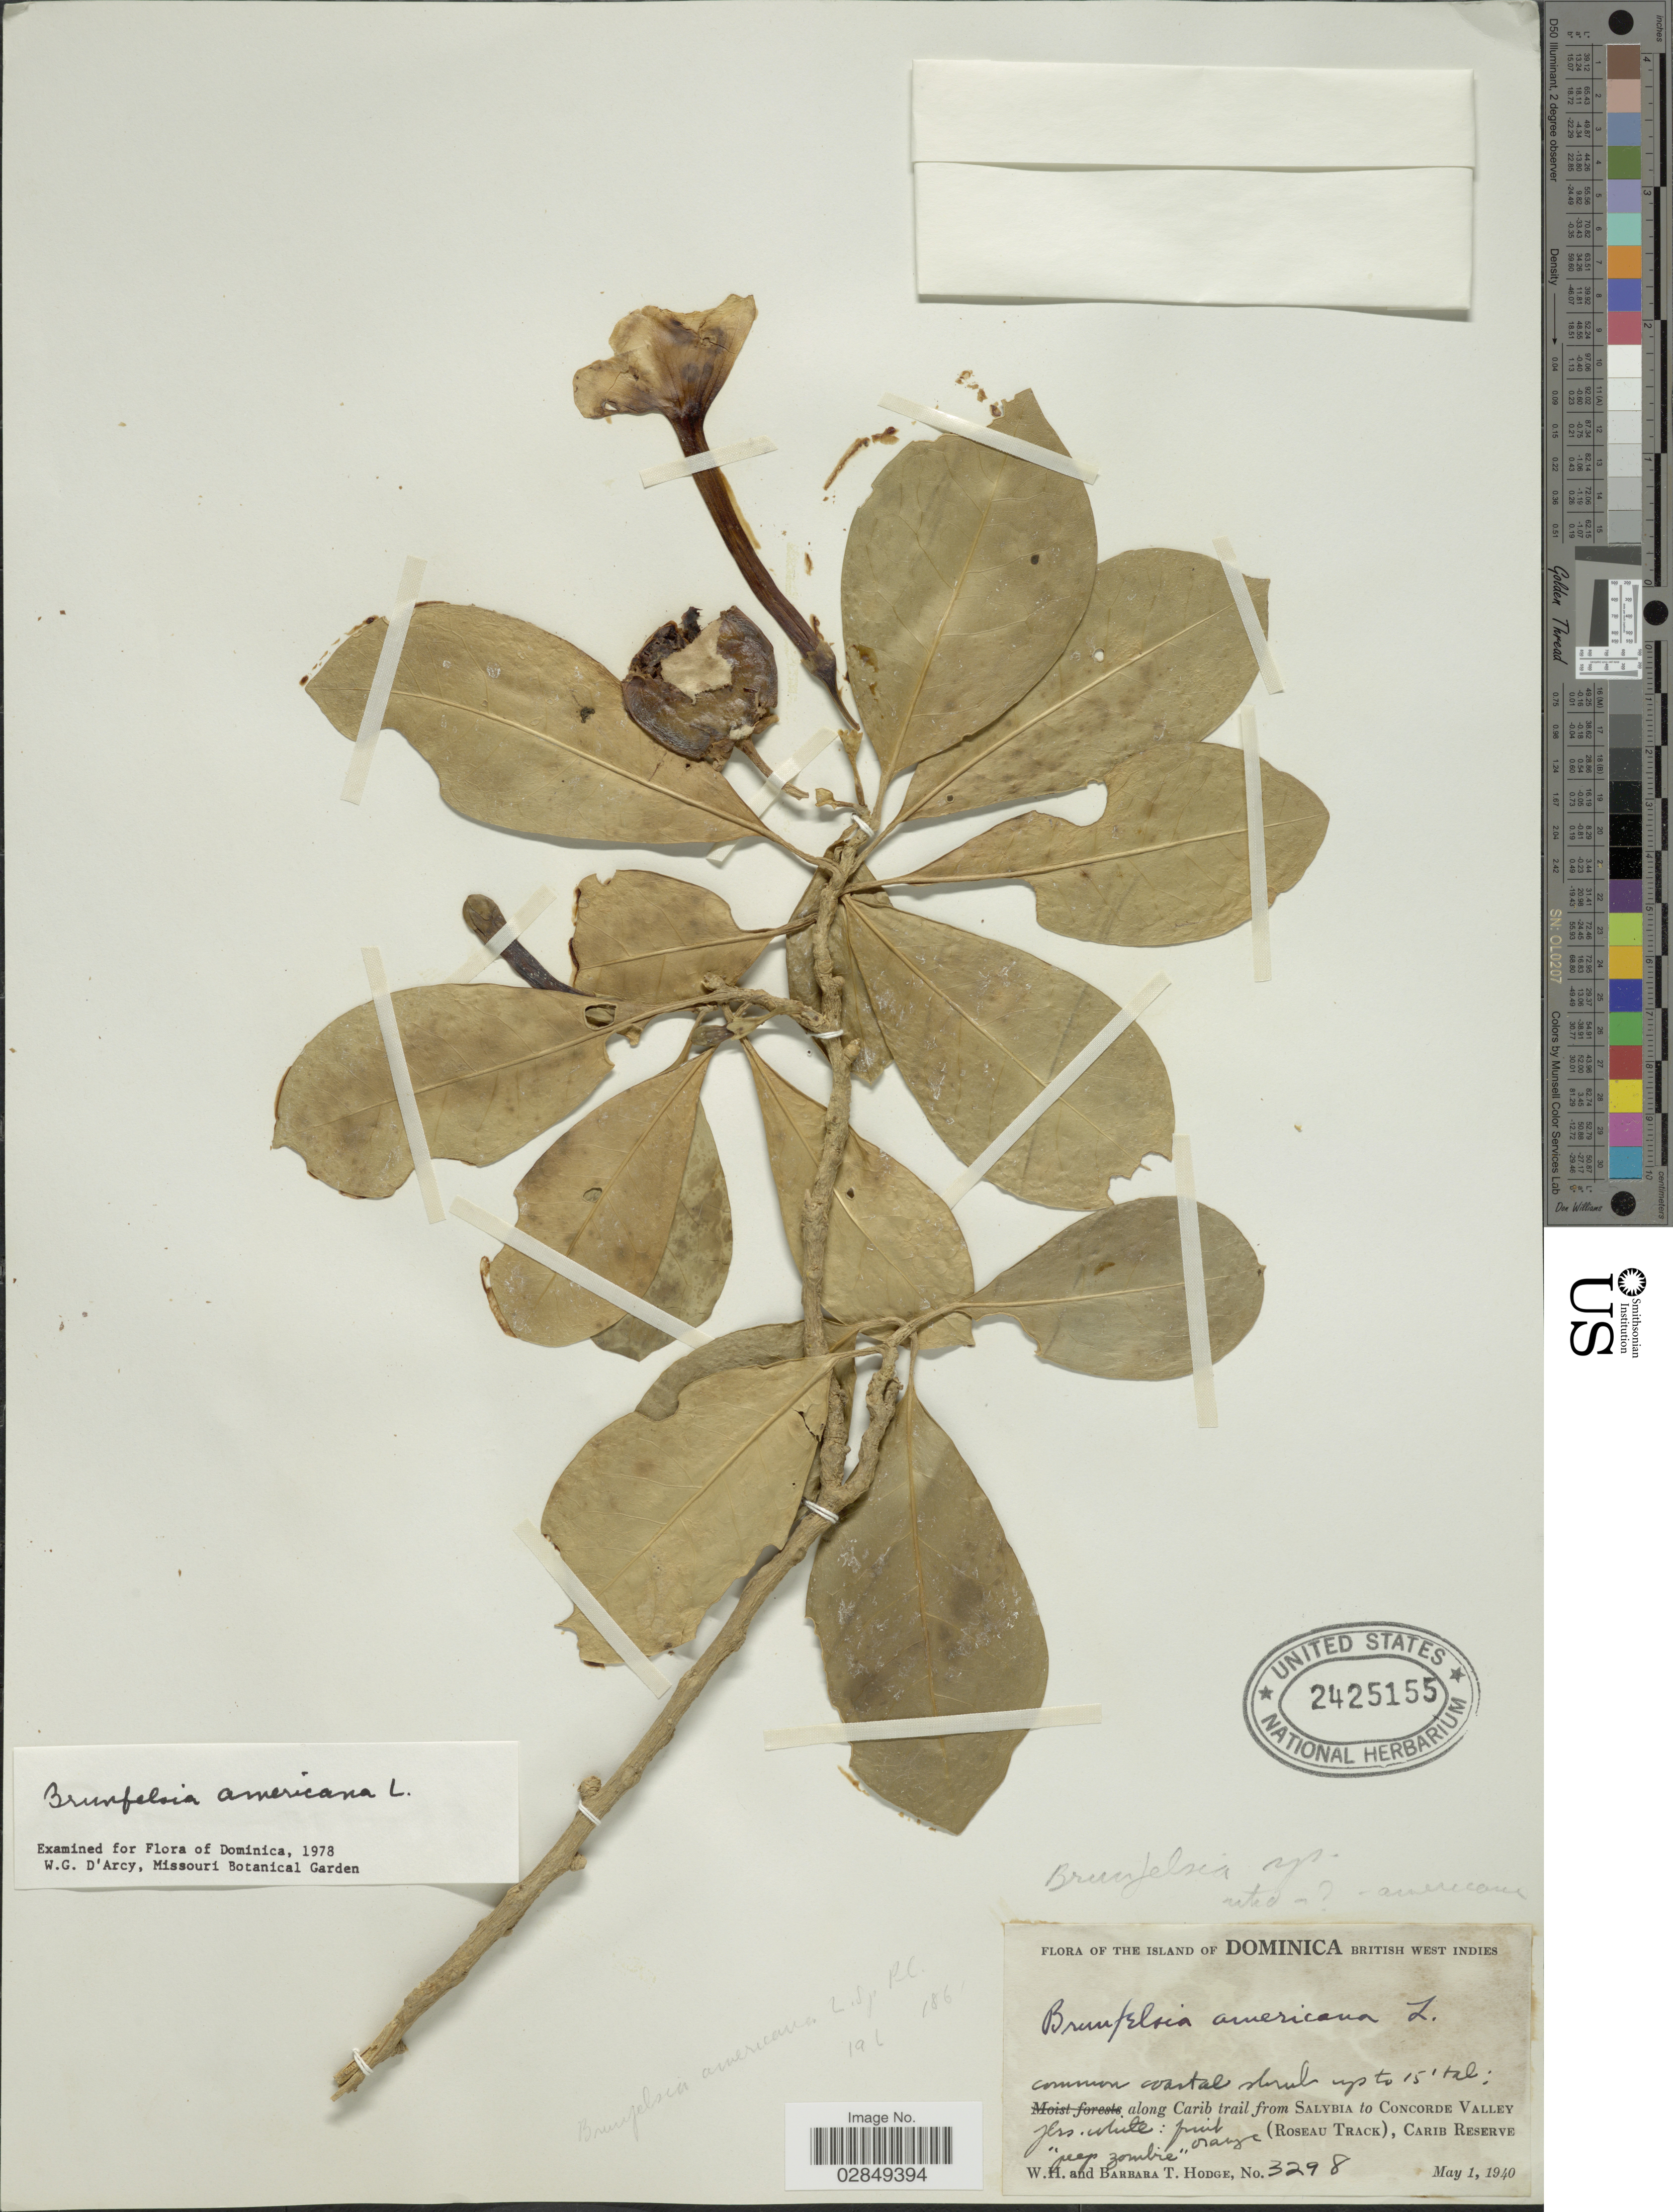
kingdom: Plantae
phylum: Tracheophyta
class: Magnoliopsida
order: Solanales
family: Solanaceae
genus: Brunfelsia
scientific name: Brunfelsia americana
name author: L.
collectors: W. Hodge & B. Hodge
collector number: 3298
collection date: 1940-05-01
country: Dominica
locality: British West Indies. Along Carib trail from Salybia to Concorde Valley (Roseau Track), Carib Reserve.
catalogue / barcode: US 2425155